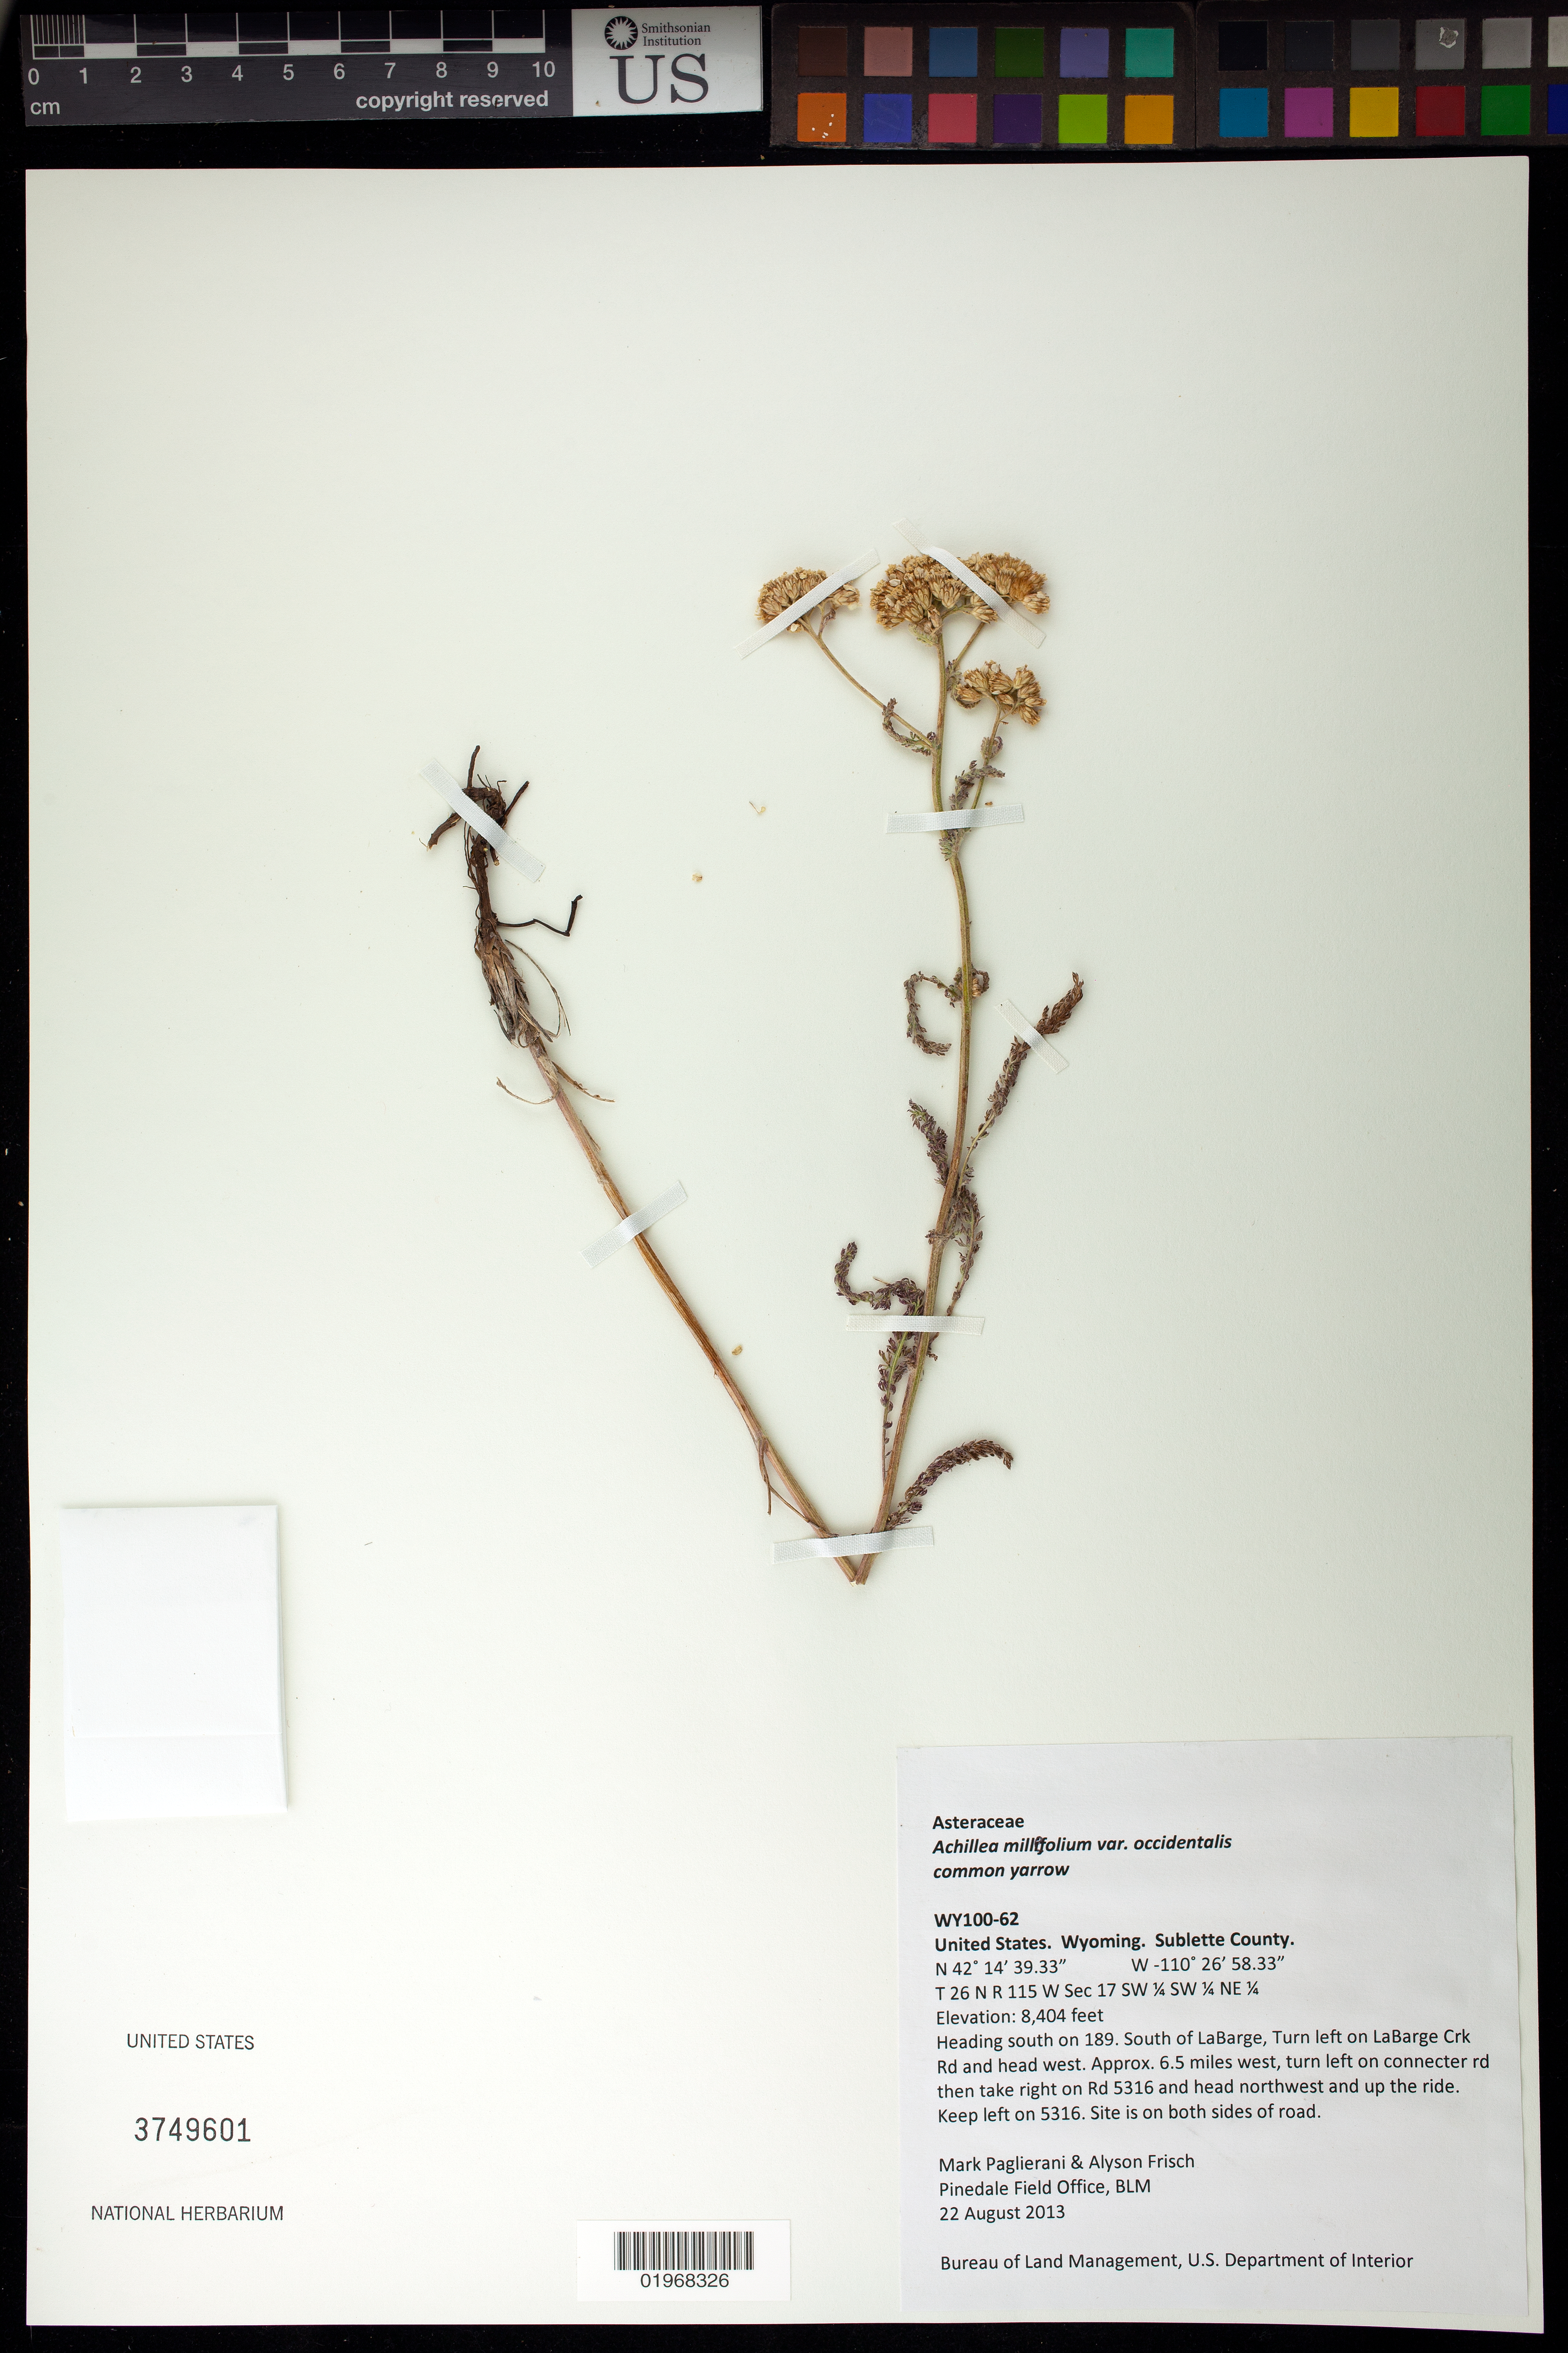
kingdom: Plantae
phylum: Tracheophyta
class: Magnoliopsida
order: Asterales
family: Asteraceae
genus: Achillea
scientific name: Achillea millefolium var. occidentalis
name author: (Bong.) DC.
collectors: M. Paglierani & A. Frisch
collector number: WY100-62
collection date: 2013-08-22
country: United States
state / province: Wyoming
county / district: Lincoln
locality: Both sides of Rd 5316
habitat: MLRA 43B Central Rocky Mountains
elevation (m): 2562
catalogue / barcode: US 3749601